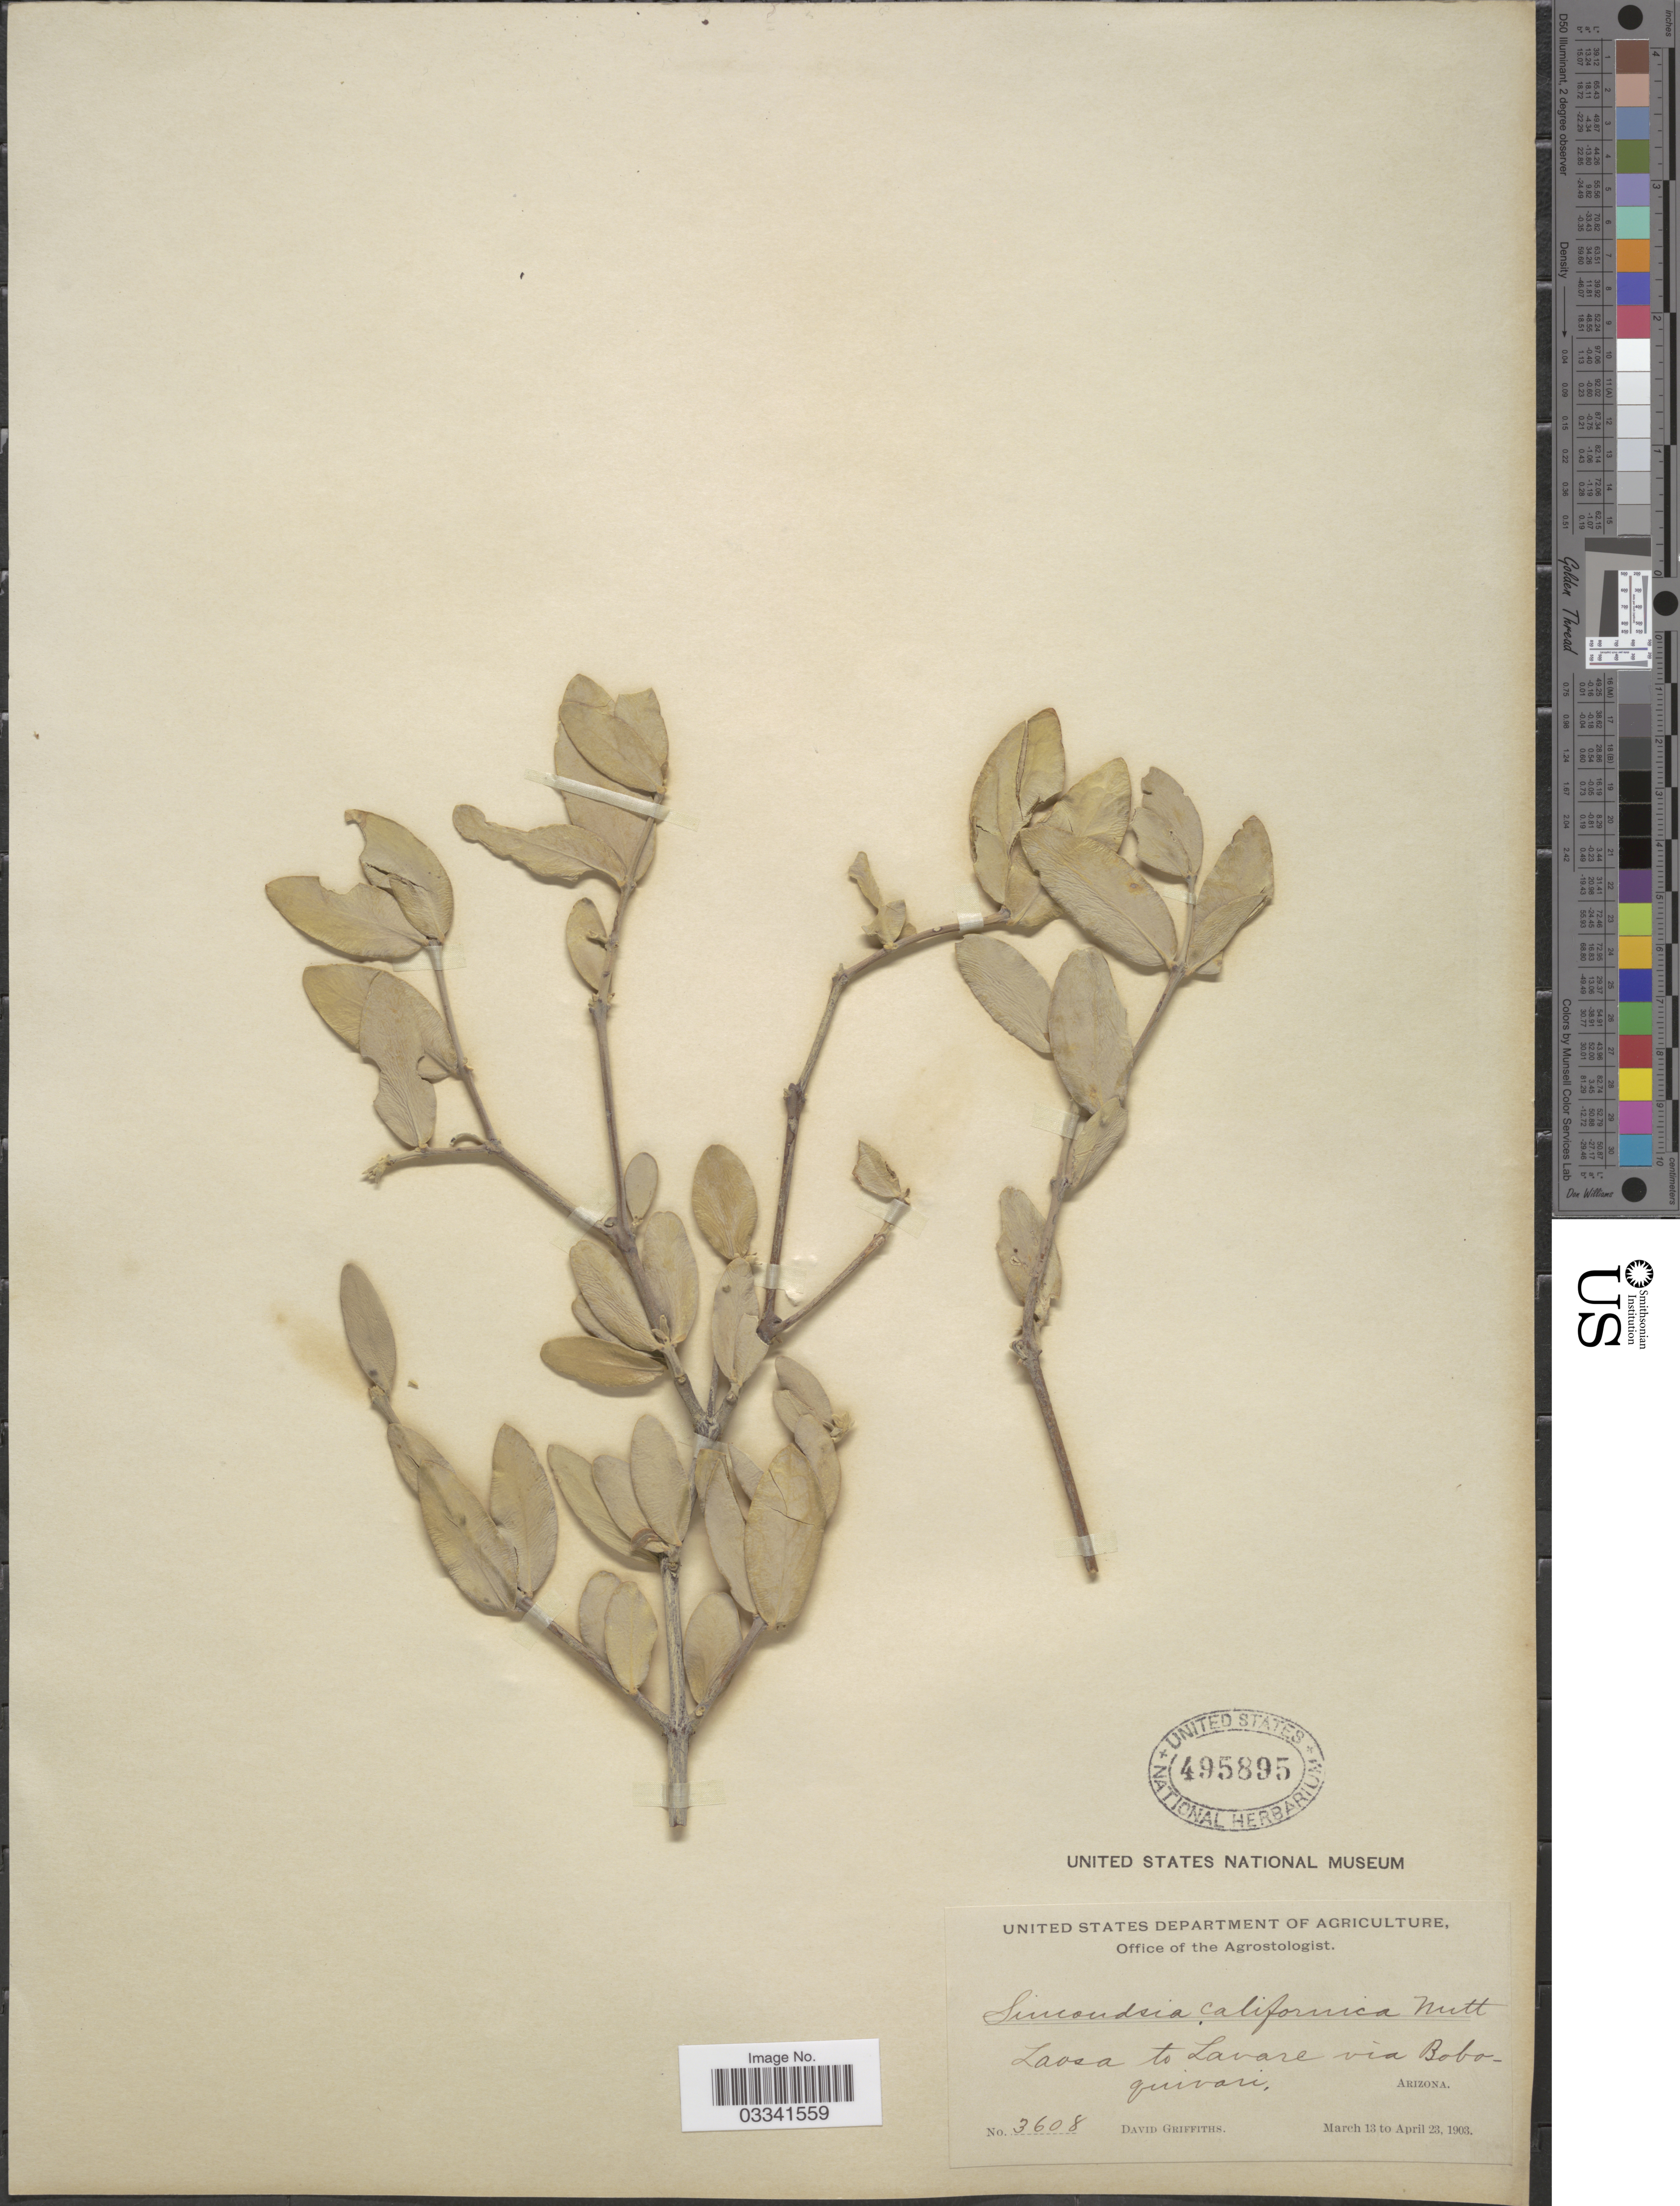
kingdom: Plantae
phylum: Tracheophyta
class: Magnoliopsida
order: Caryophyllales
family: Simmondsiaceae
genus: Simmondsia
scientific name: Simmondsia chinensis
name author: (Link) C.K. Schneid.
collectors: D. Griffiths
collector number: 3608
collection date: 1903-03-13/1903-04-23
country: United States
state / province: Arizona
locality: Laosa to Lavare via Boboquivari.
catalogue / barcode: US 495895